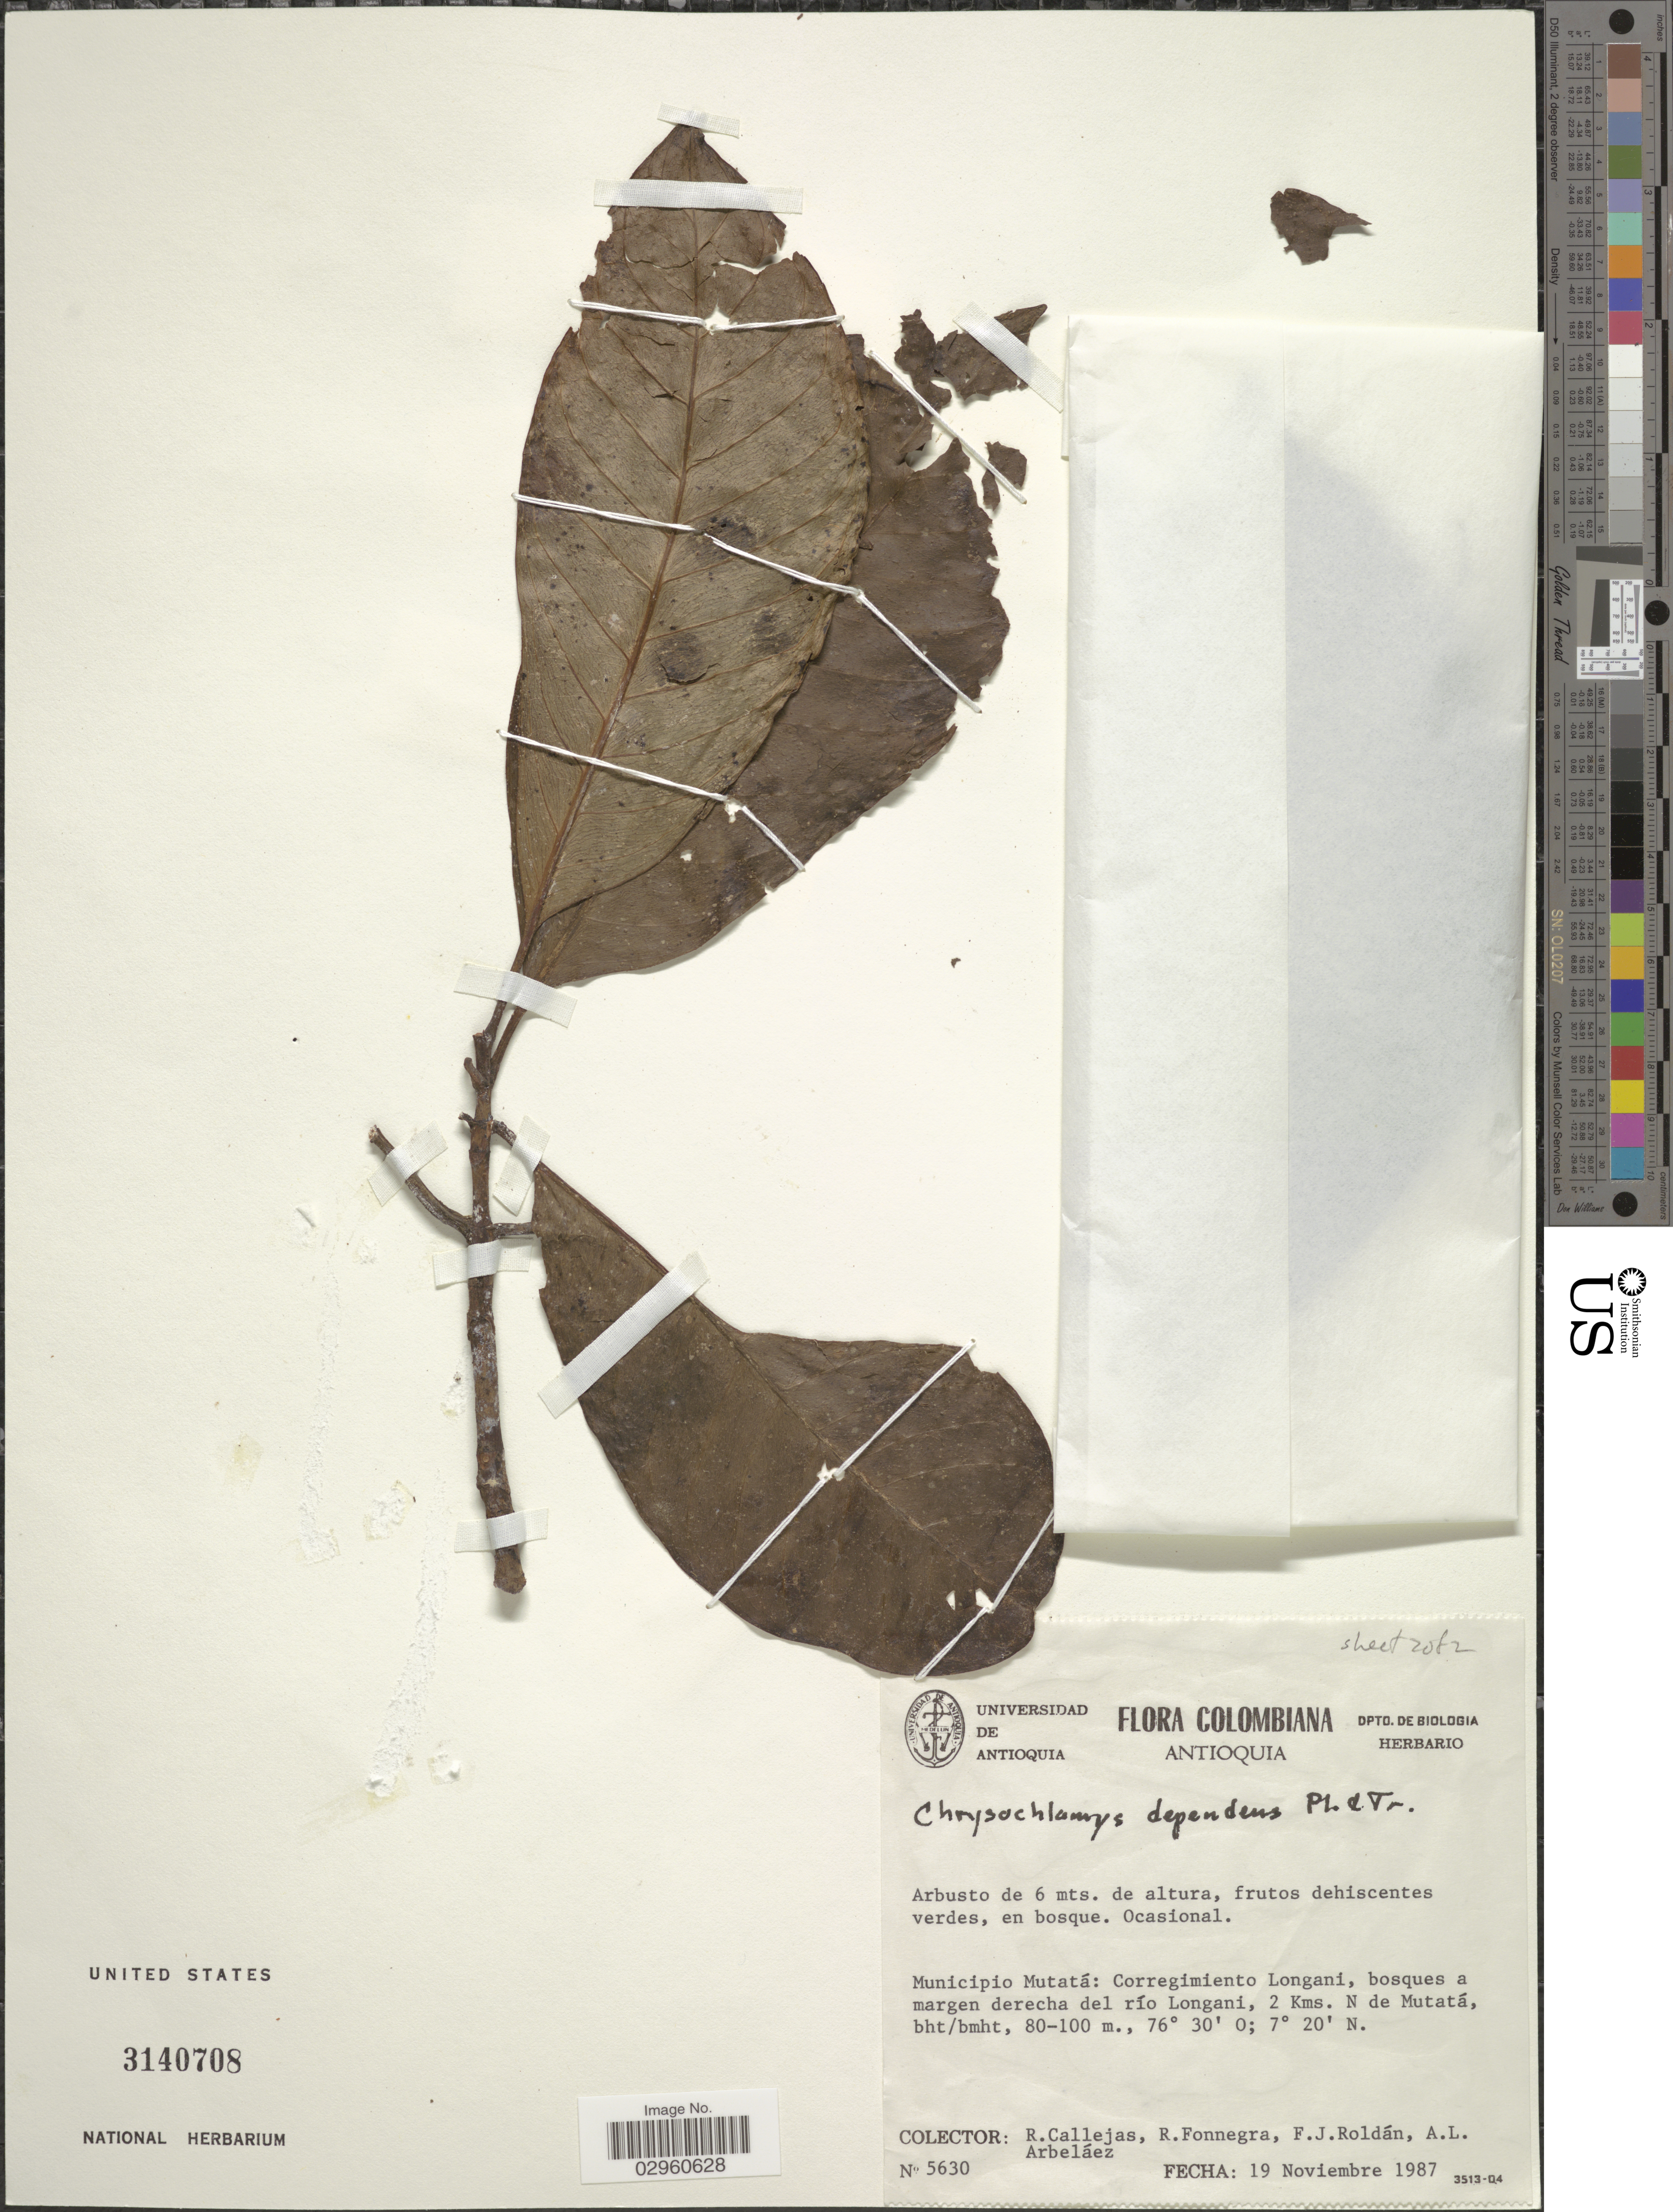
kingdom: Plantae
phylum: Tracheophyta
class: Magnoliopsida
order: Malpighiales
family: Clusiaceae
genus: Chrysochlamys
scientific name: Chrysochlamys dependens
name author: Planch. & Triana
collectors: R. Callejas, R. Fonnegra, F. J. Roldán & A. Arbeláez Alvarez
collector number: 5630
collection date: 1987-11-19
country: Colombia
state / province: Antioquia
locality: Municipio Mutatá: Corregimiento Longani, bosques a margen derecha del río Longani, 2 Kms. N de Mutatá.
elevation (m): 80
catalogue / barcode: US 3140708